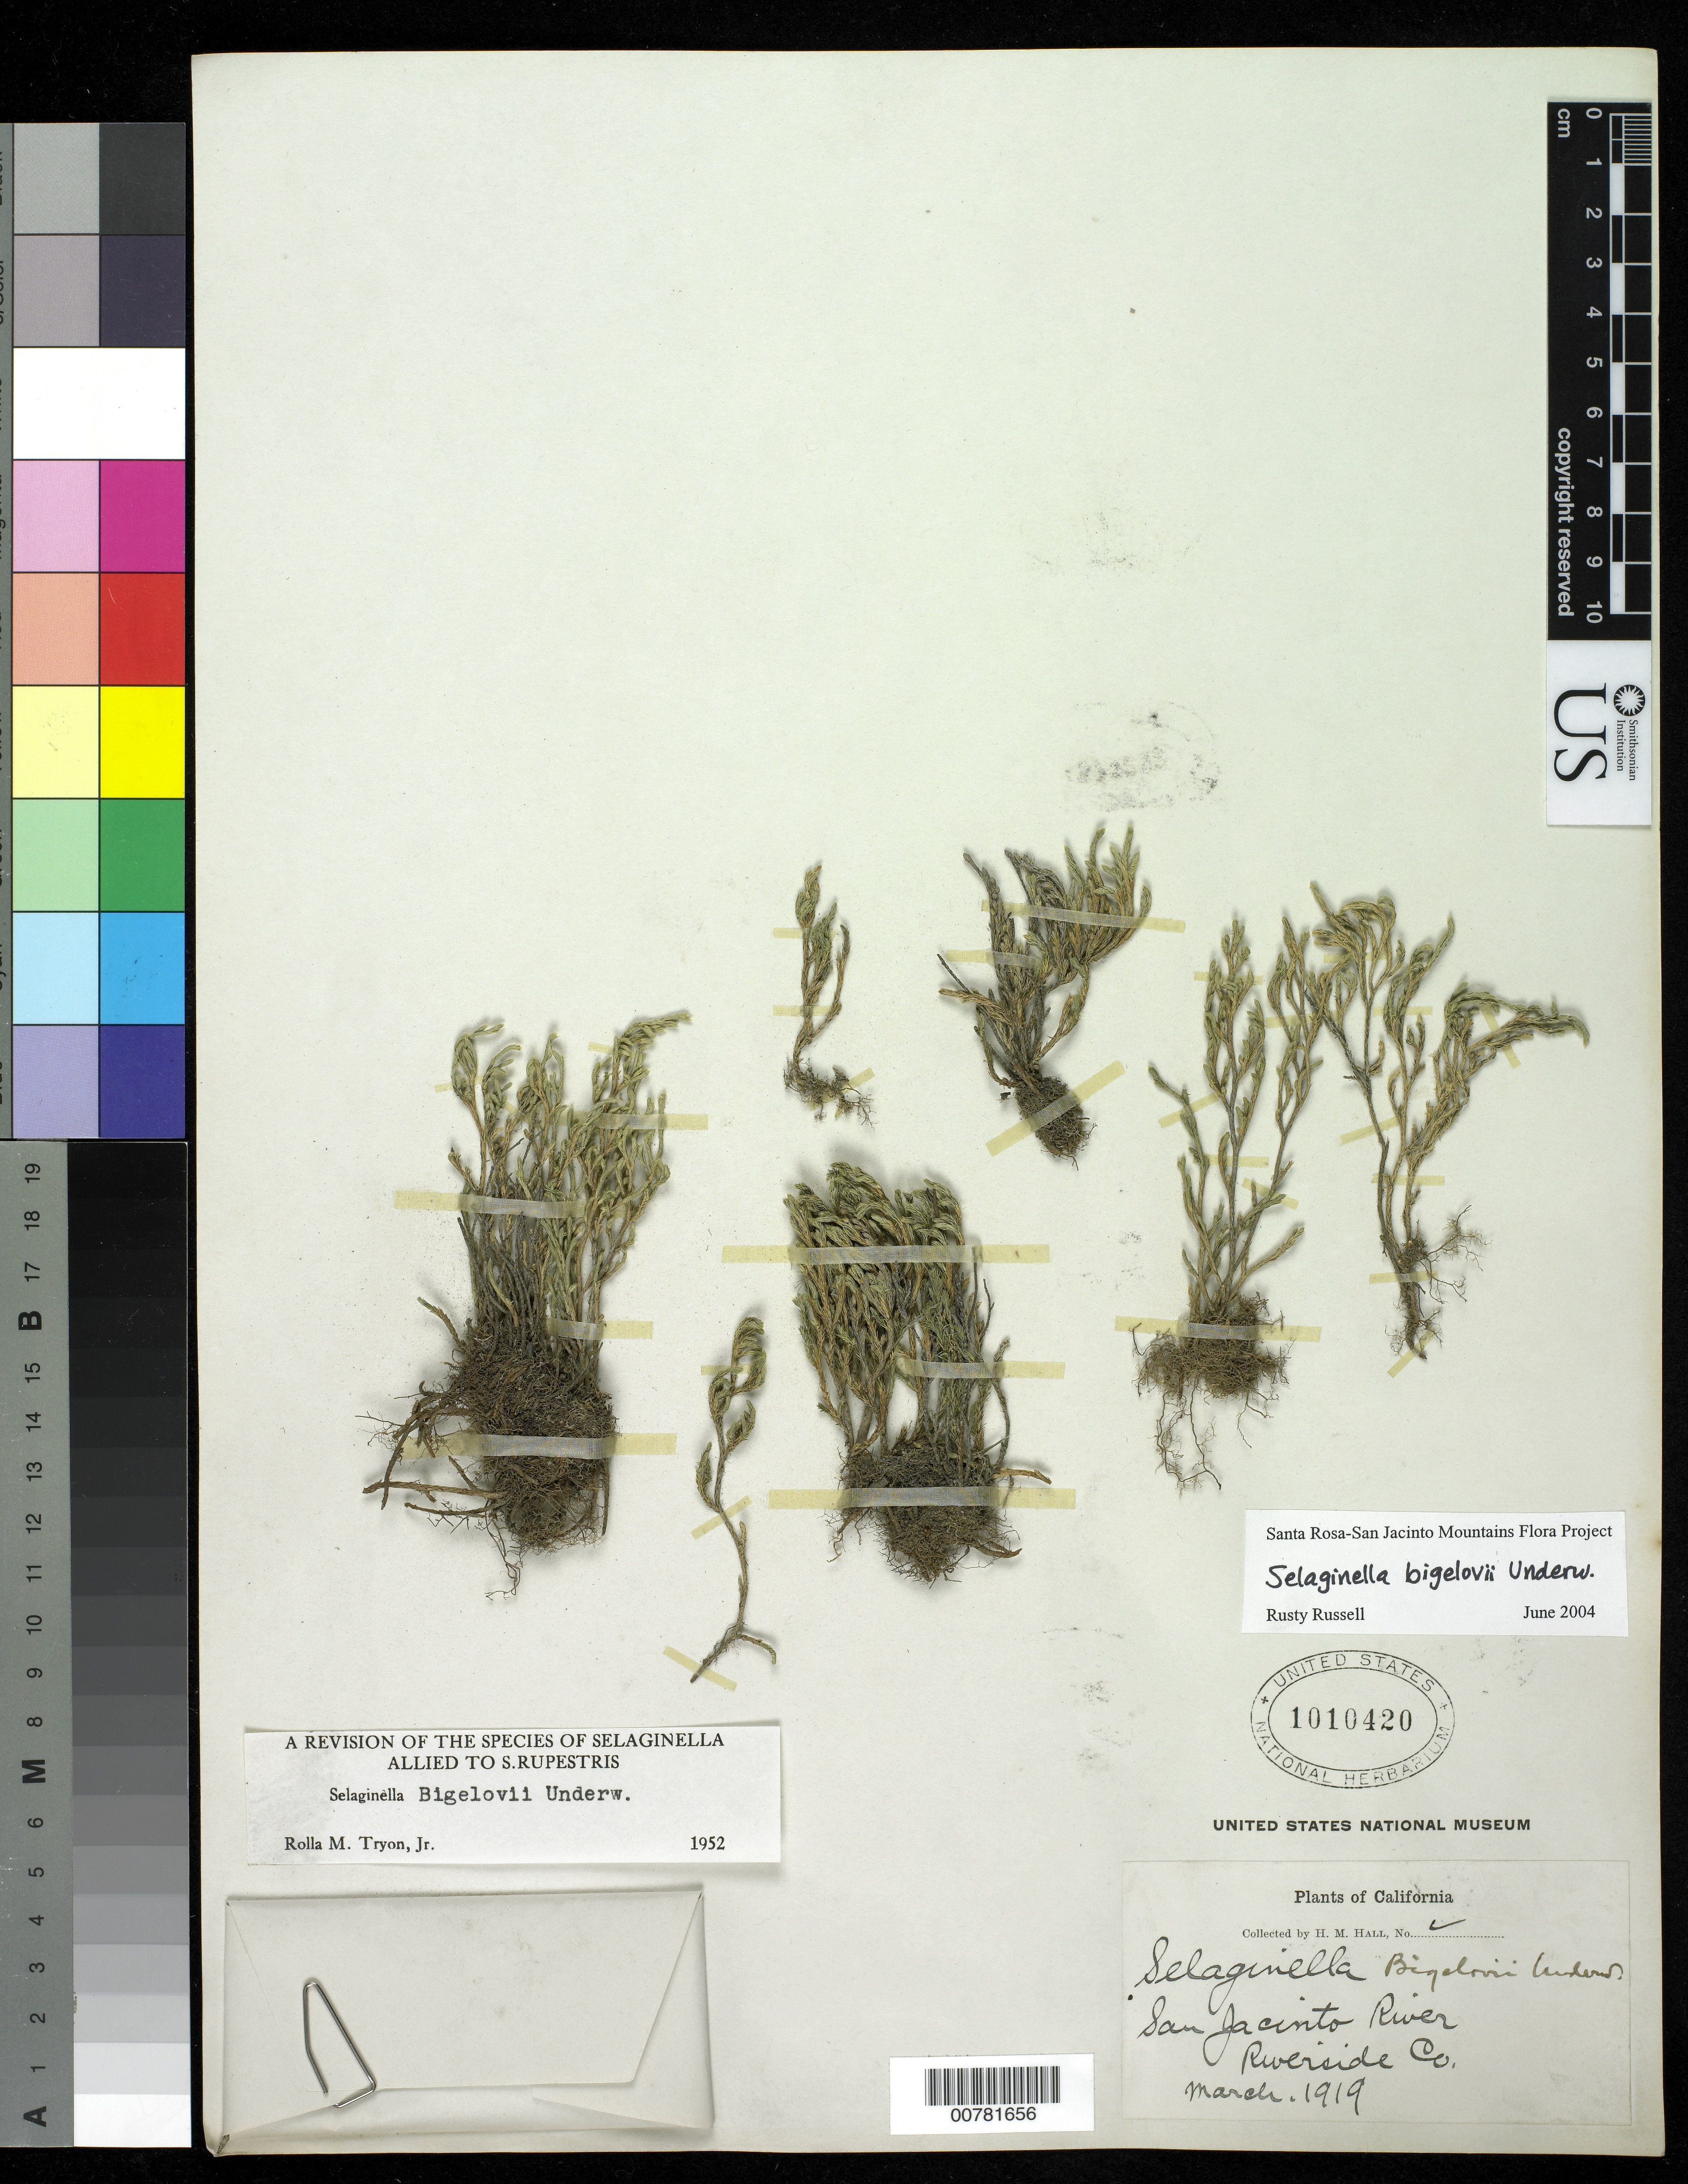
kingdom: Plantae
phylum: Tracheophyta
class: Lycopodiopsida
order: Selaginellales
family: Selaginellaceae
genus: Selaginella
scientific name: Selaginella bigelovii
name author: Underw.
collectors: H. M. Hall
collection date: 1919-03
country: United States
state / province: California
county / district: Riverside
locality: San Jacinto River, Riverside Co.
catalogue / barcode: US 1010420